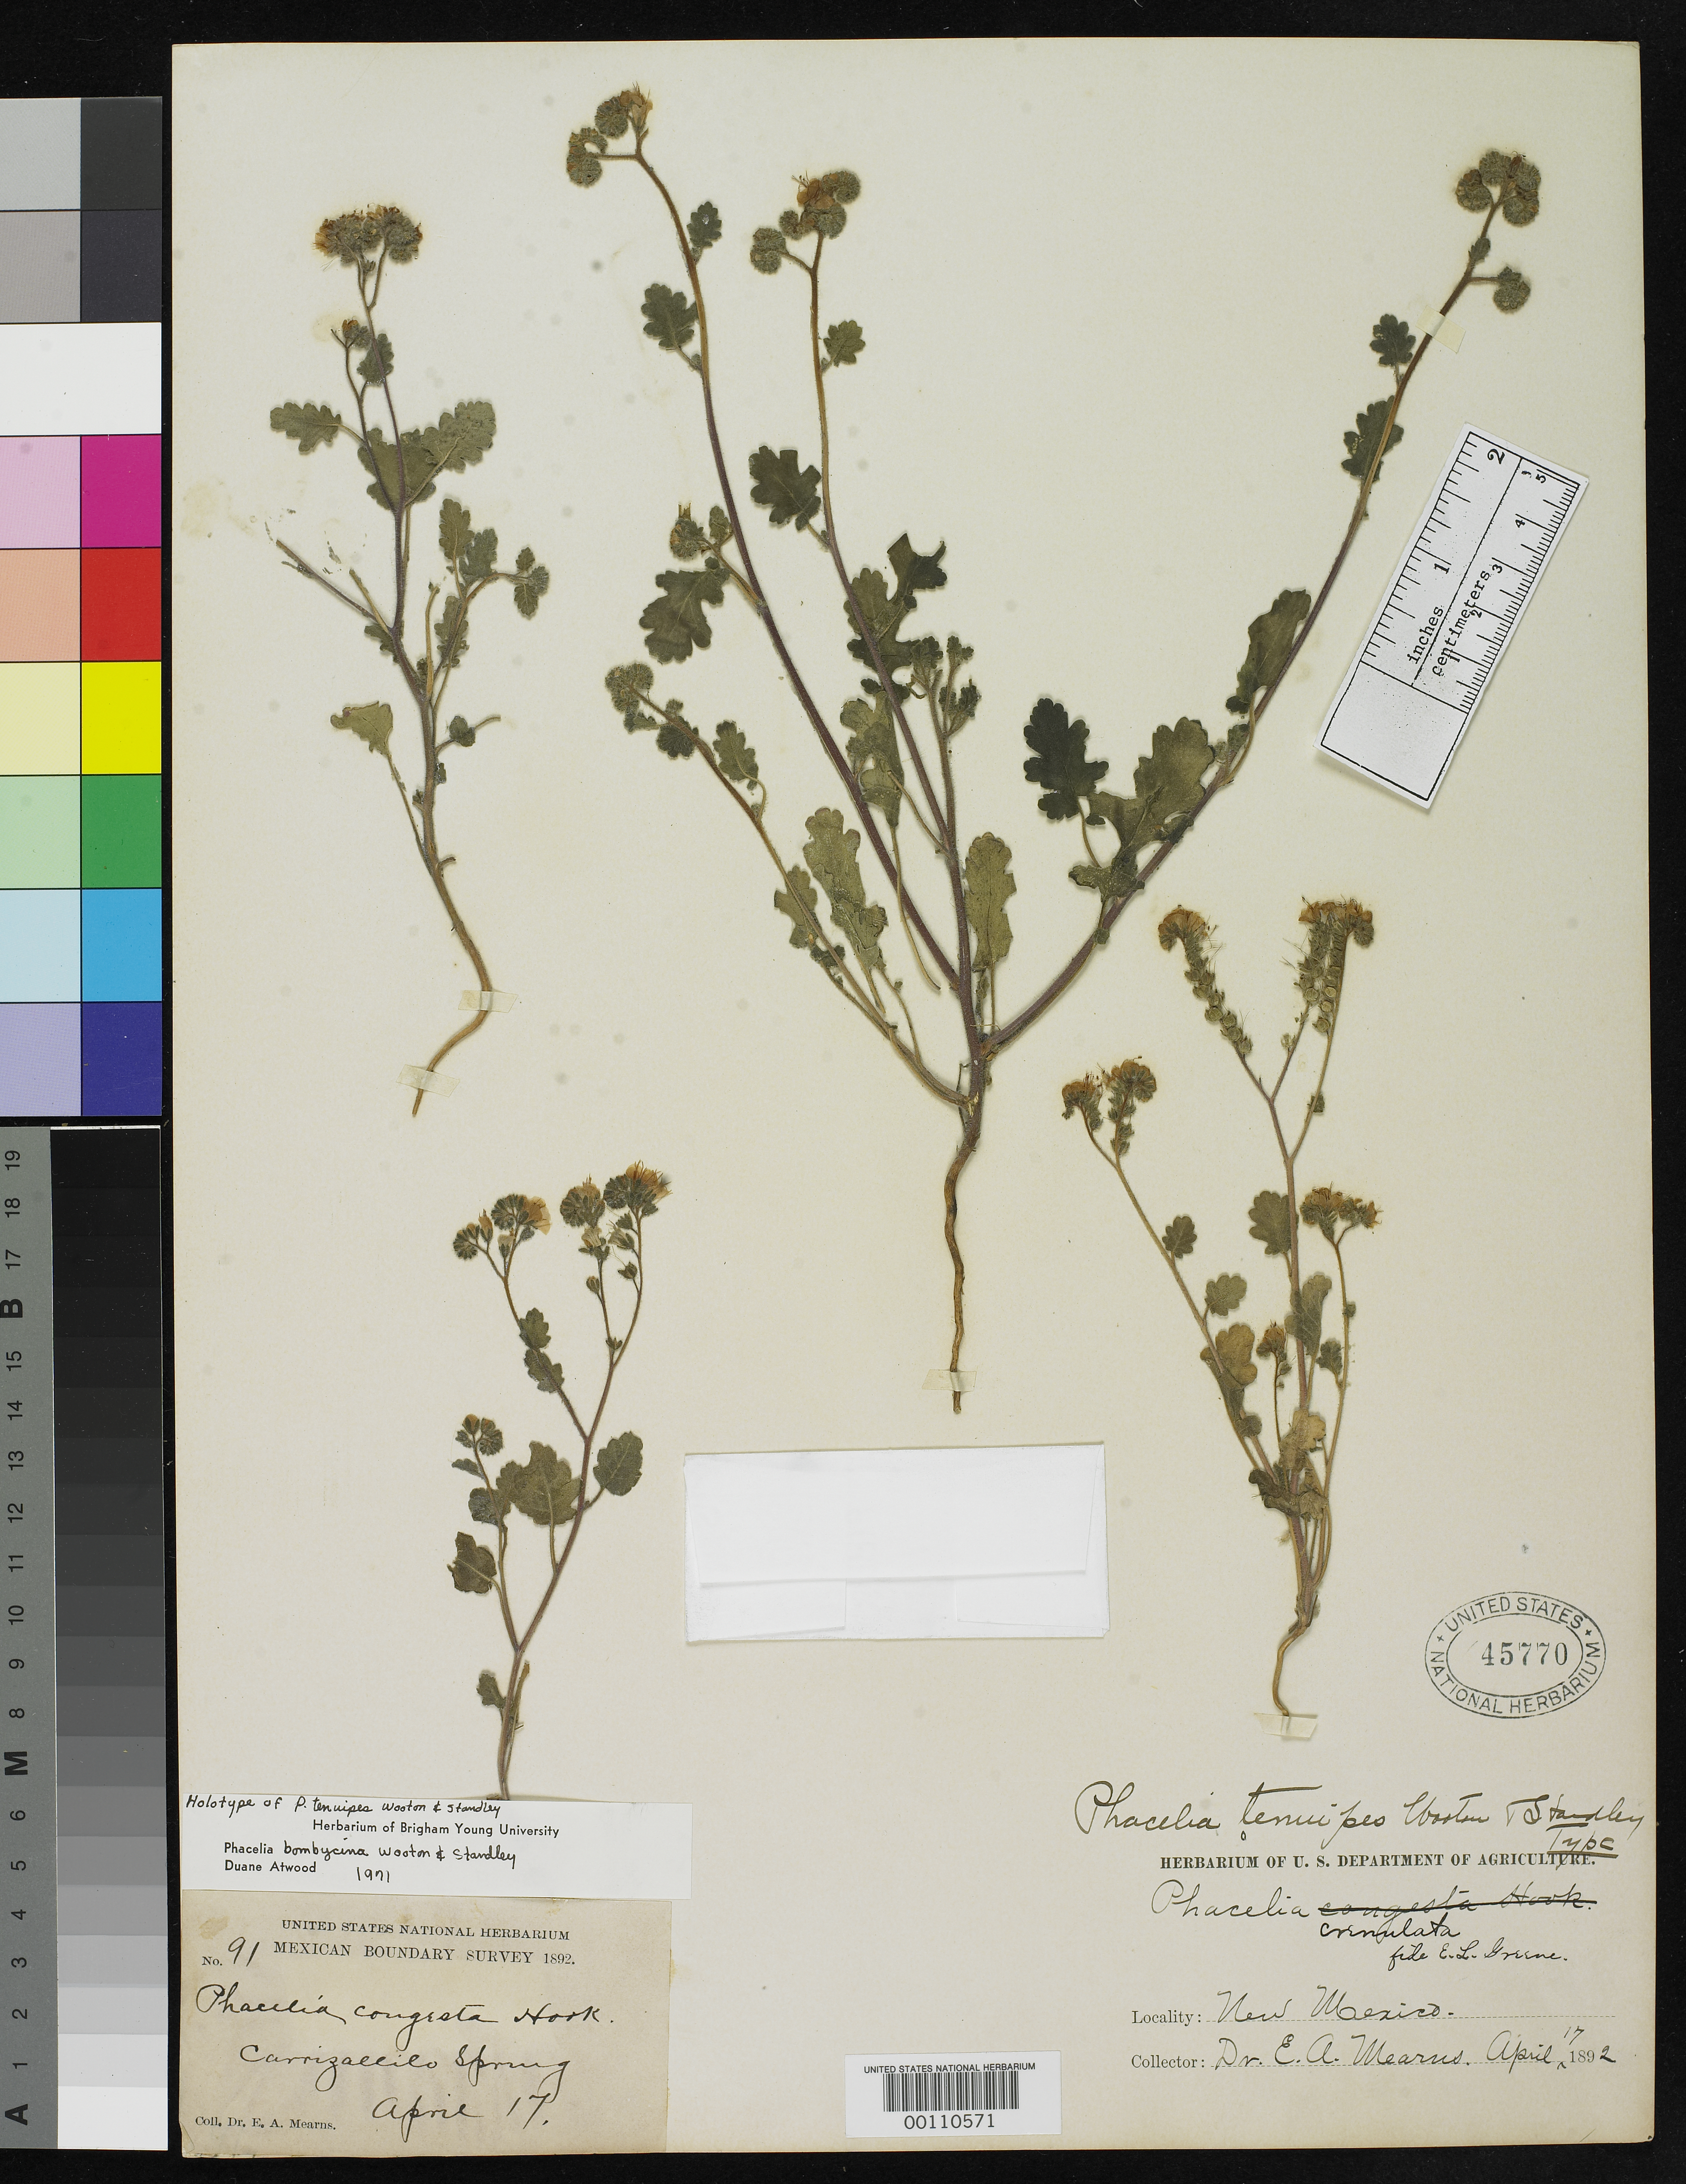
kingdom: Plantae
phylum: Tracheophyta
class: Magnoliopsida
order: Boraginales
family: Hydrophyllaceae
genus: Phacelia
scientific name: Phacelia tenuipes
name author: Wooton & Standl.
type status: Holotype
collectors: E. A. Mearns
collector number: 91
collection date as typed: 17 Apr 1892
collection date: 1892-04-17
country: United States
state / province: New Mexico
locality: Carrizalillo Spring.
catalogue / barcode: US 45770